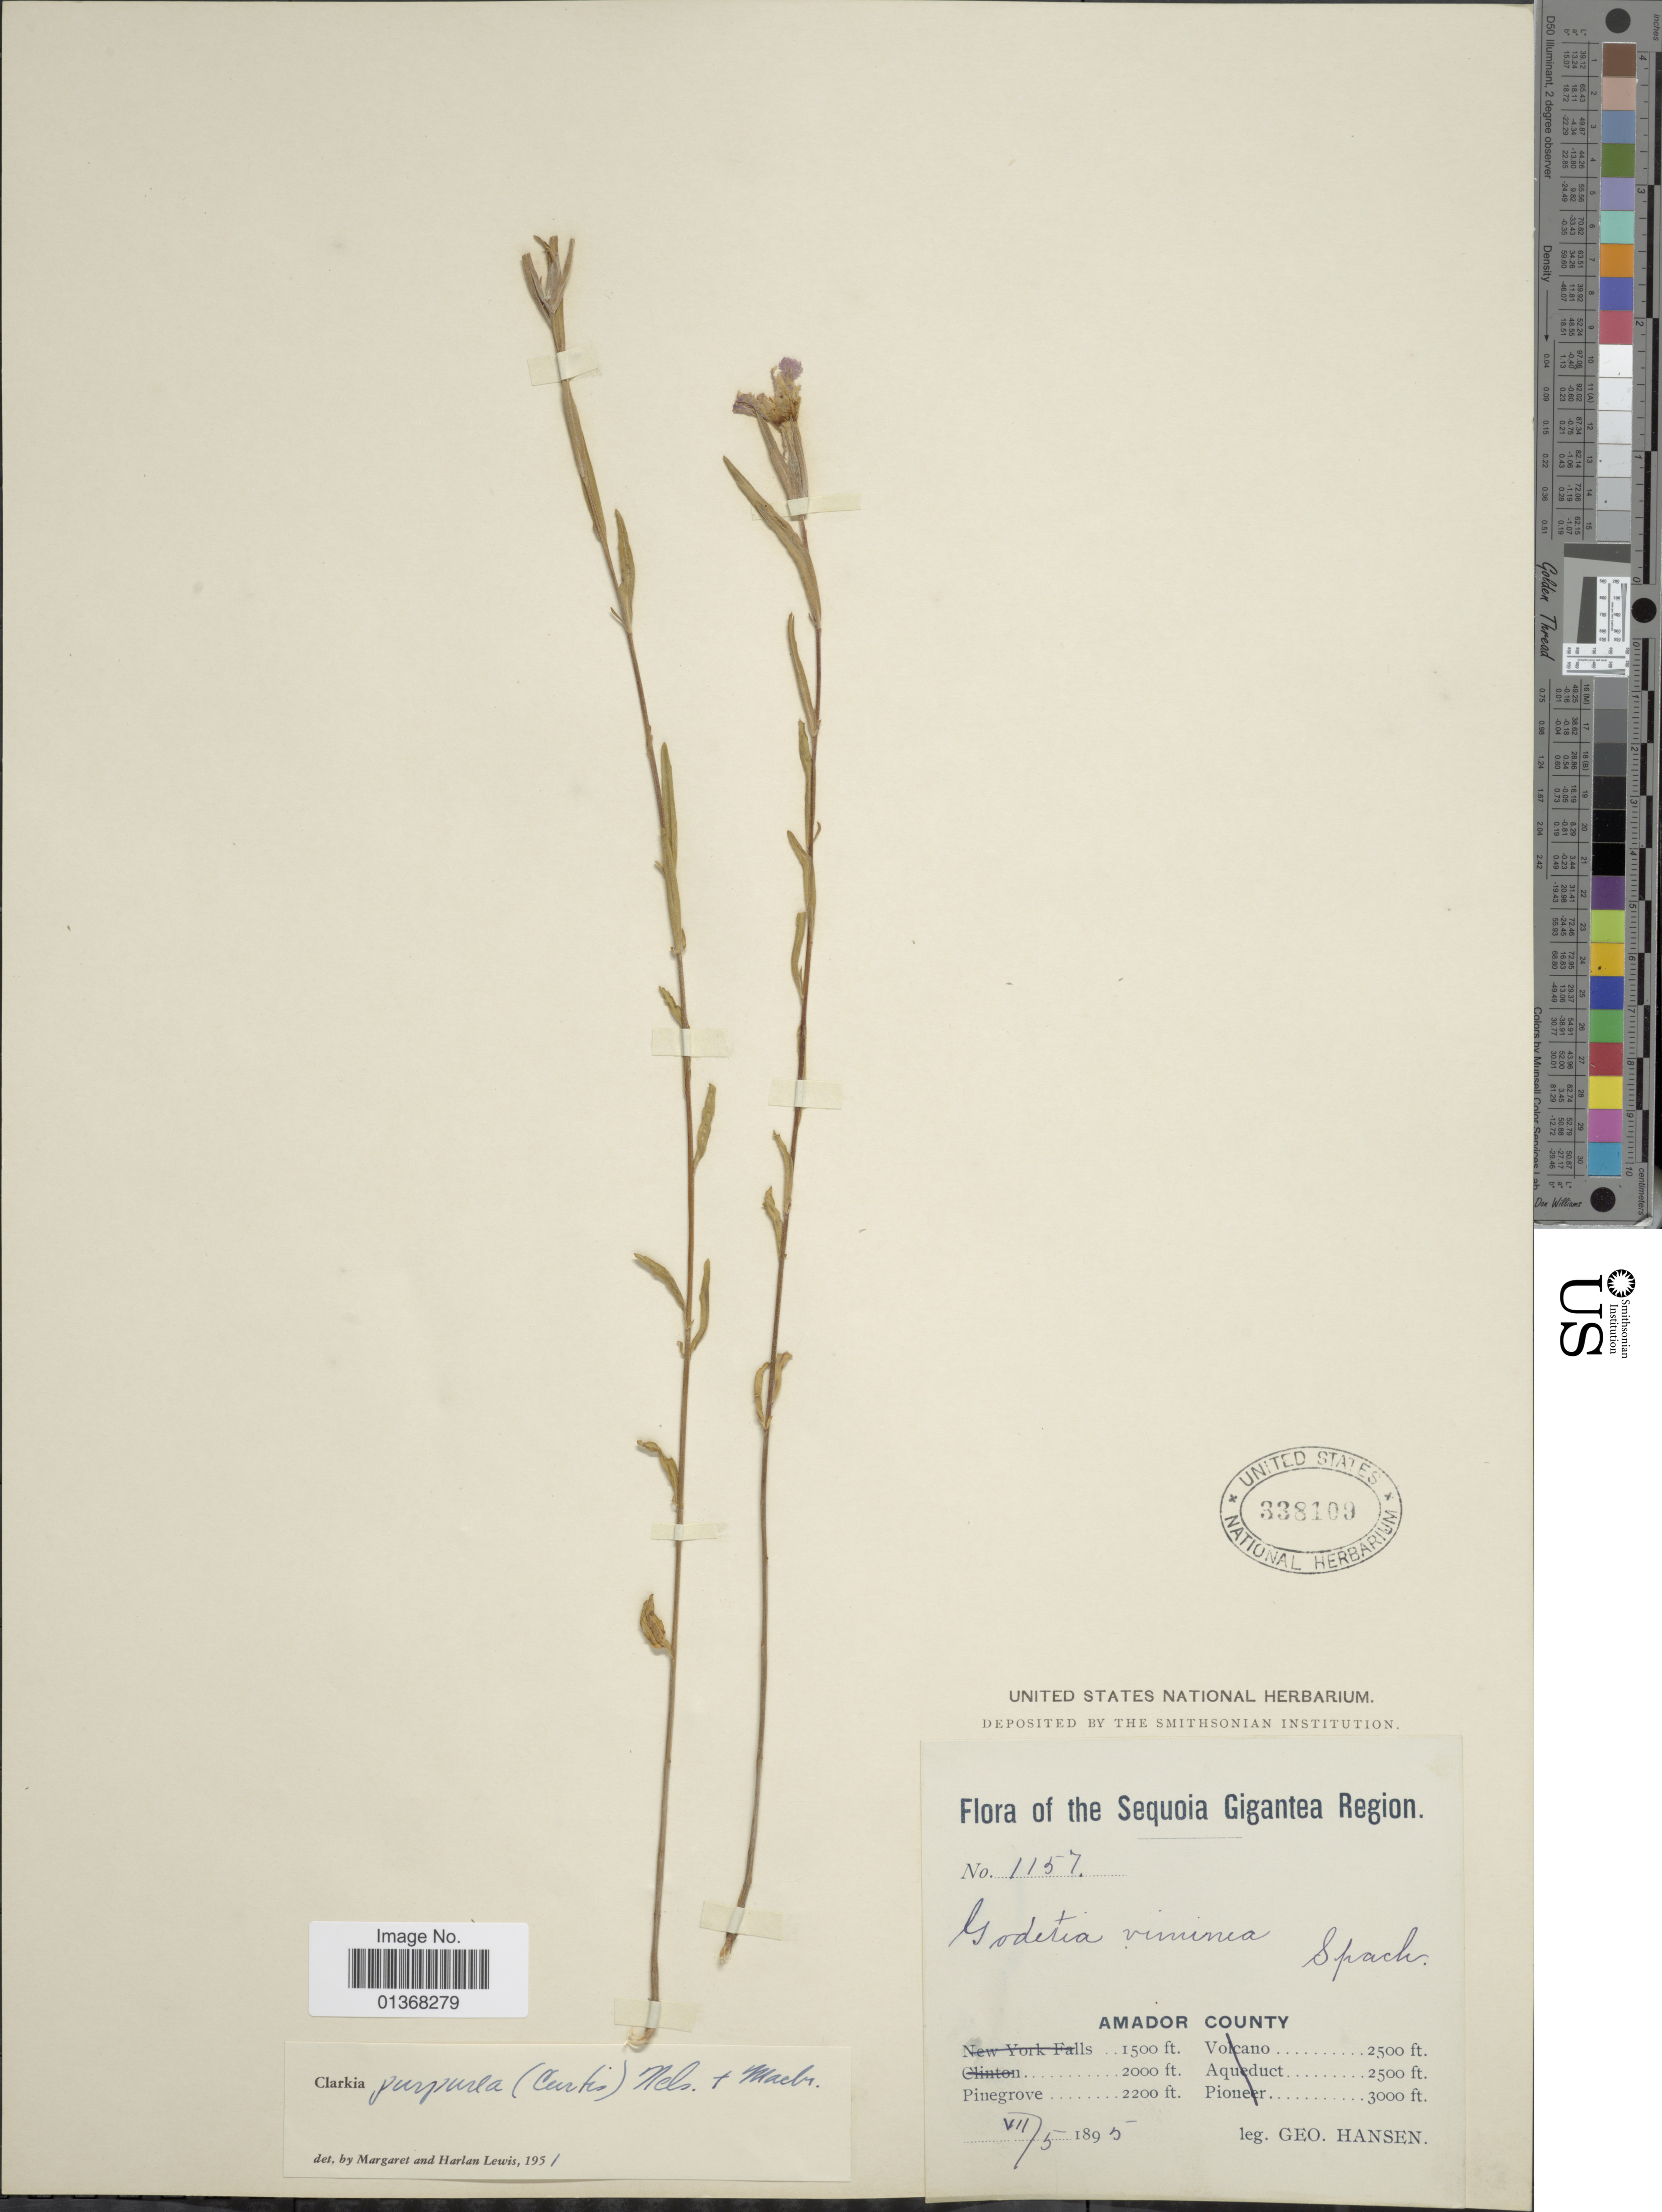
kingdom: Plantae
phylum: Tracheophyta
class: Magnoliopsida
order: Myrtales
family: Onagraceae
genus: Clarkia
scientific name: Clarkia purpurea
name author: (Curtis) A. Nelson & J.F. Macbr.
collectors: G. Hansen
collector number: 1157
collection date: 1895-07-05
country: United States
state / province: California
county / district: Amador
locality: Sequoia Gigantea Region, Amador County, Pinegrove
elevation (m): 671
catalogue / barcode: US 338109